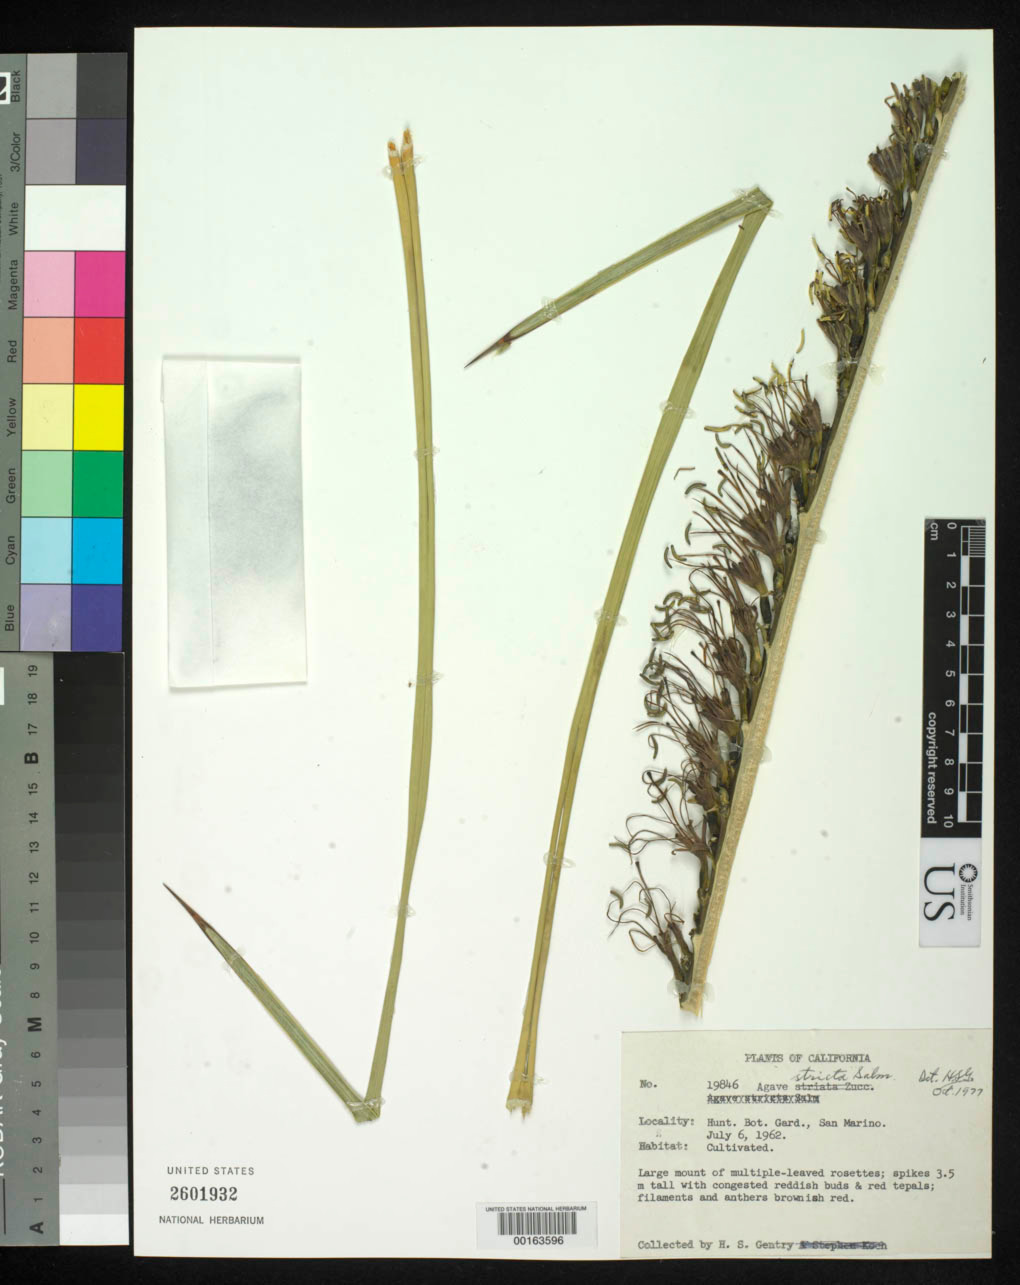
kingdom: Plantae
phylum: Tracheophyta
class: Liliopsida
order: Asparagales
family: Asparagaceae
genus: Agave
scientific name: Agave stricta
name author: Salm-Dyck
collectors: H. S. Gentry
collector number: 19846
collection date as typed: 06 Jul 1962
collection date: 1962-07-06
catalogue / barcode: US 2601932